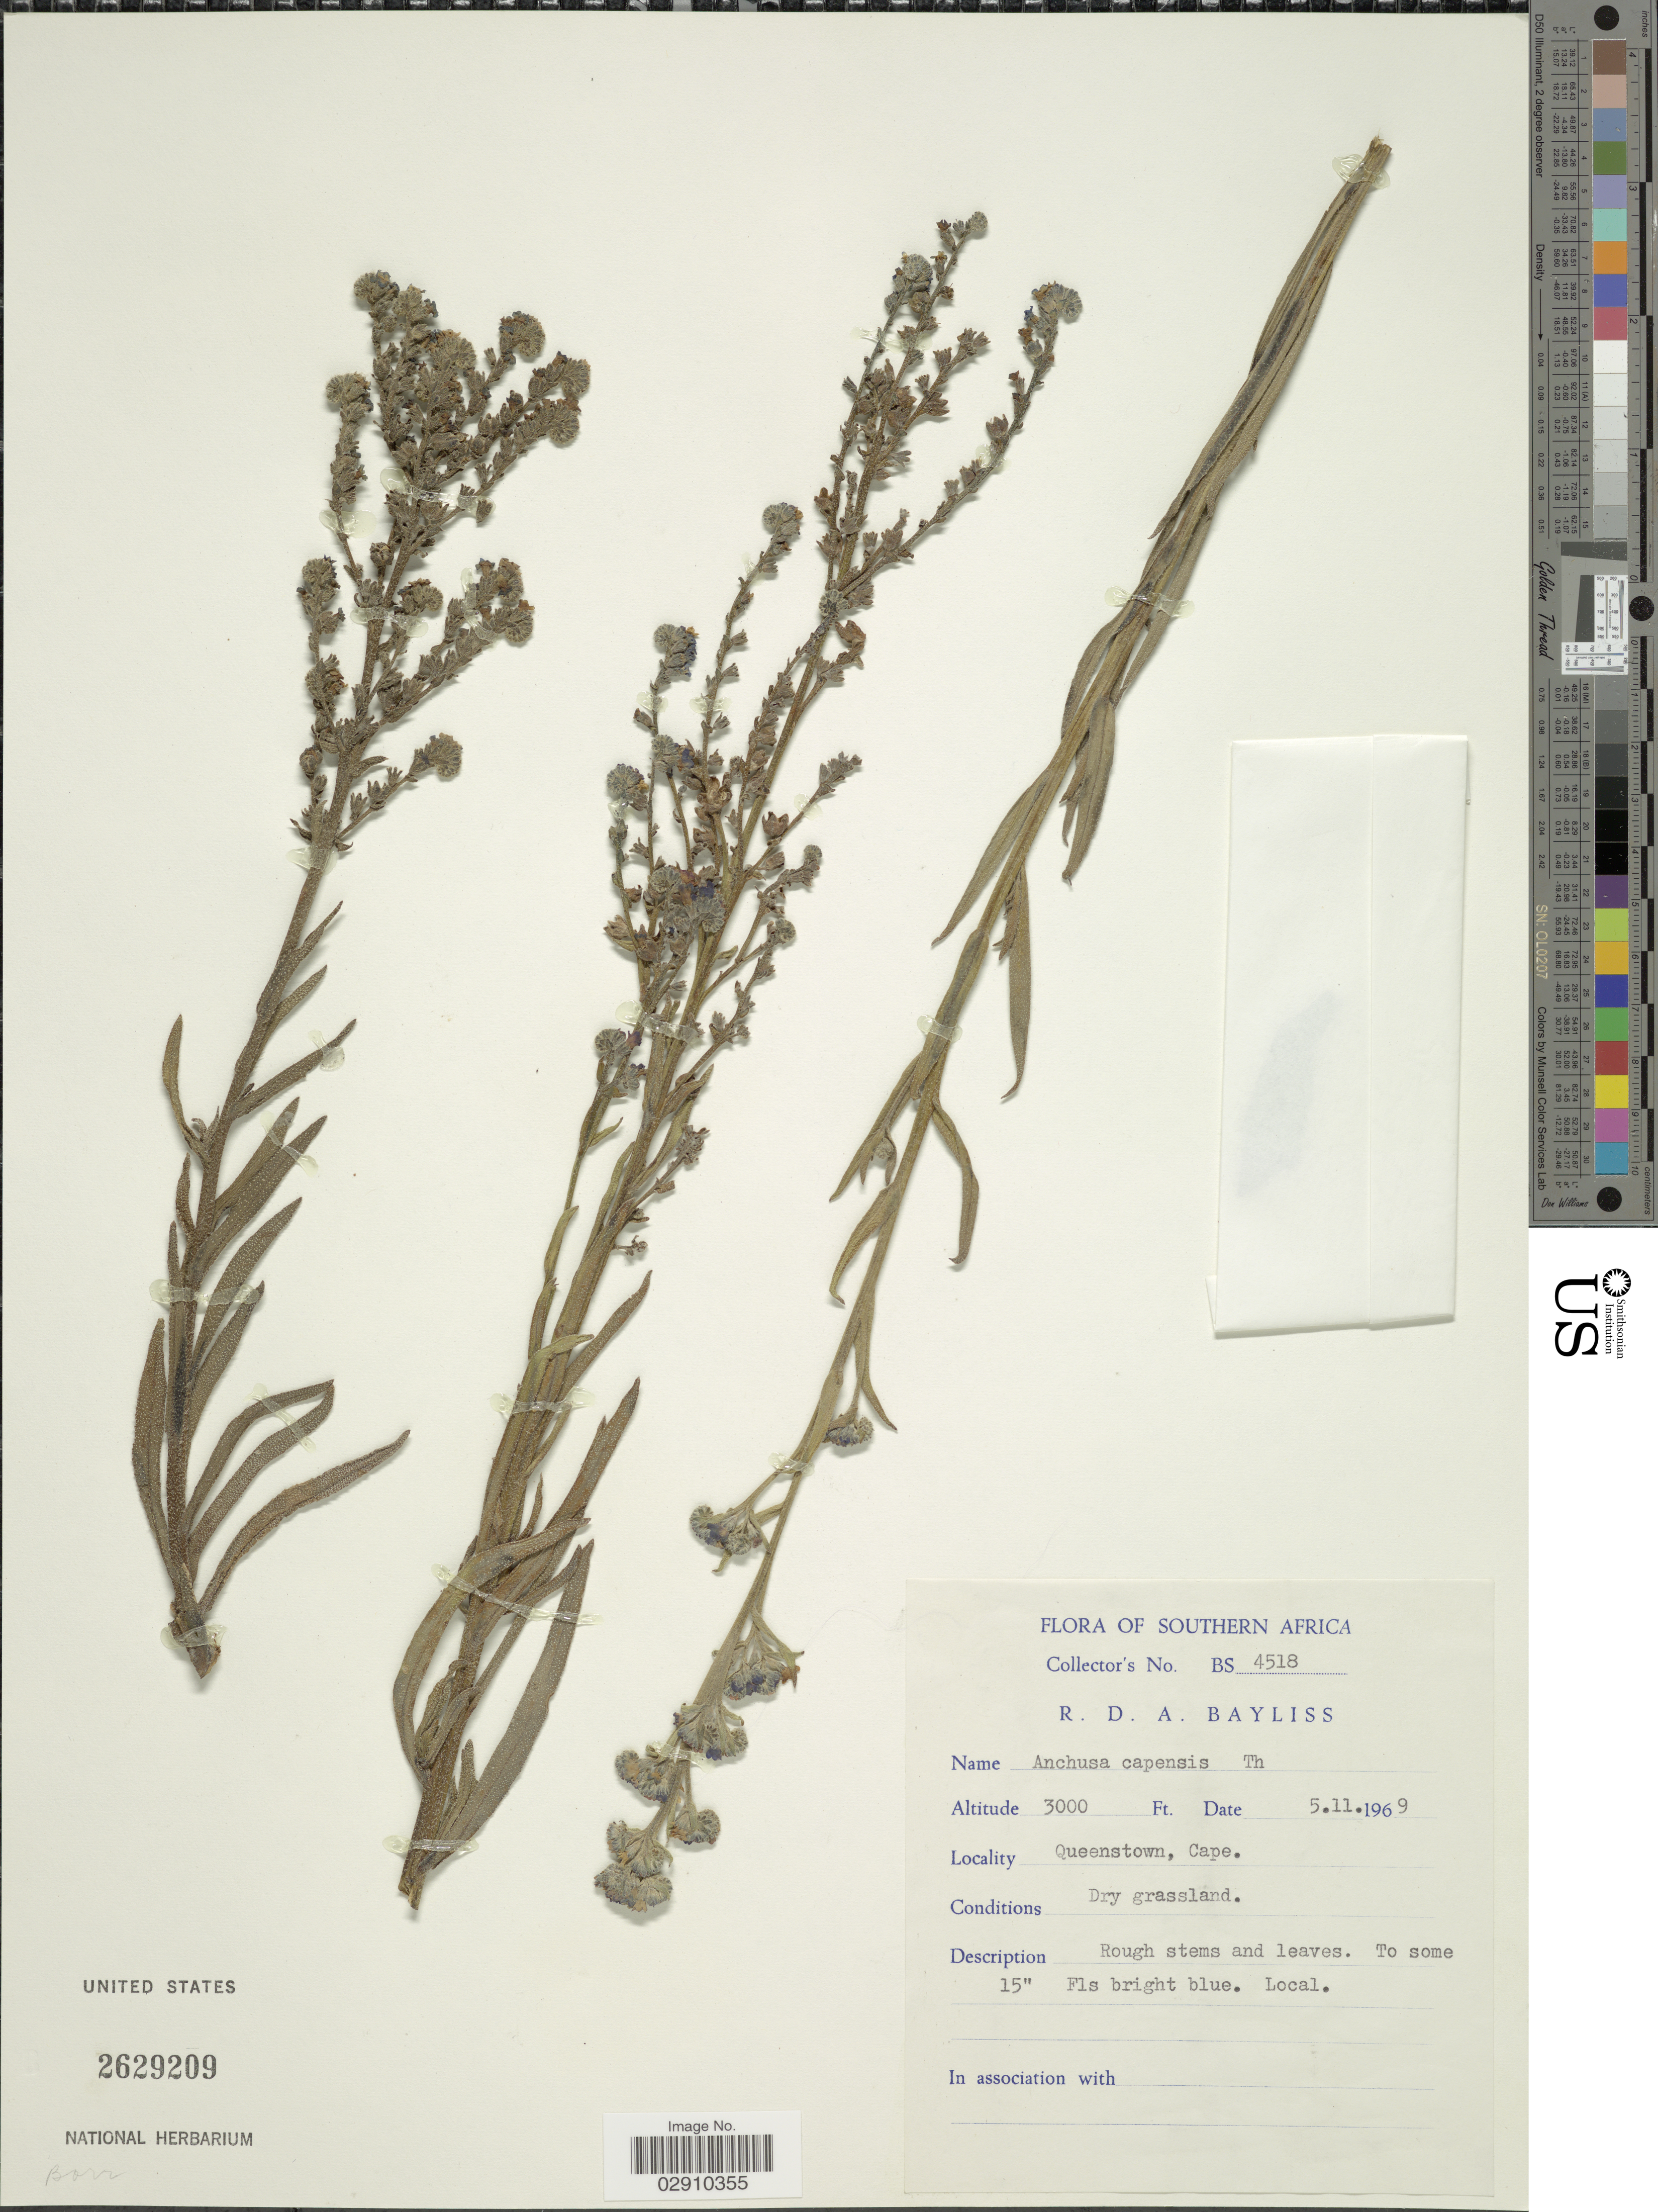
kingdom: Plantae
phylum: Tracheophyta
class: Magnoliopsida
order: Boraginales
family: Boraginaceae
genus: Anchusa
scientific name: Anchusa capensis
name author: Thunb.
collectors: R. Bayliss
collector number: BS 4518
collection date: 1969-11-05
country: South Africa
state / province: Eastern Cape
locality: Southern Africa. Queenstown, Cape.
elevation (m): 914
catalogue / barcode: US 2629209